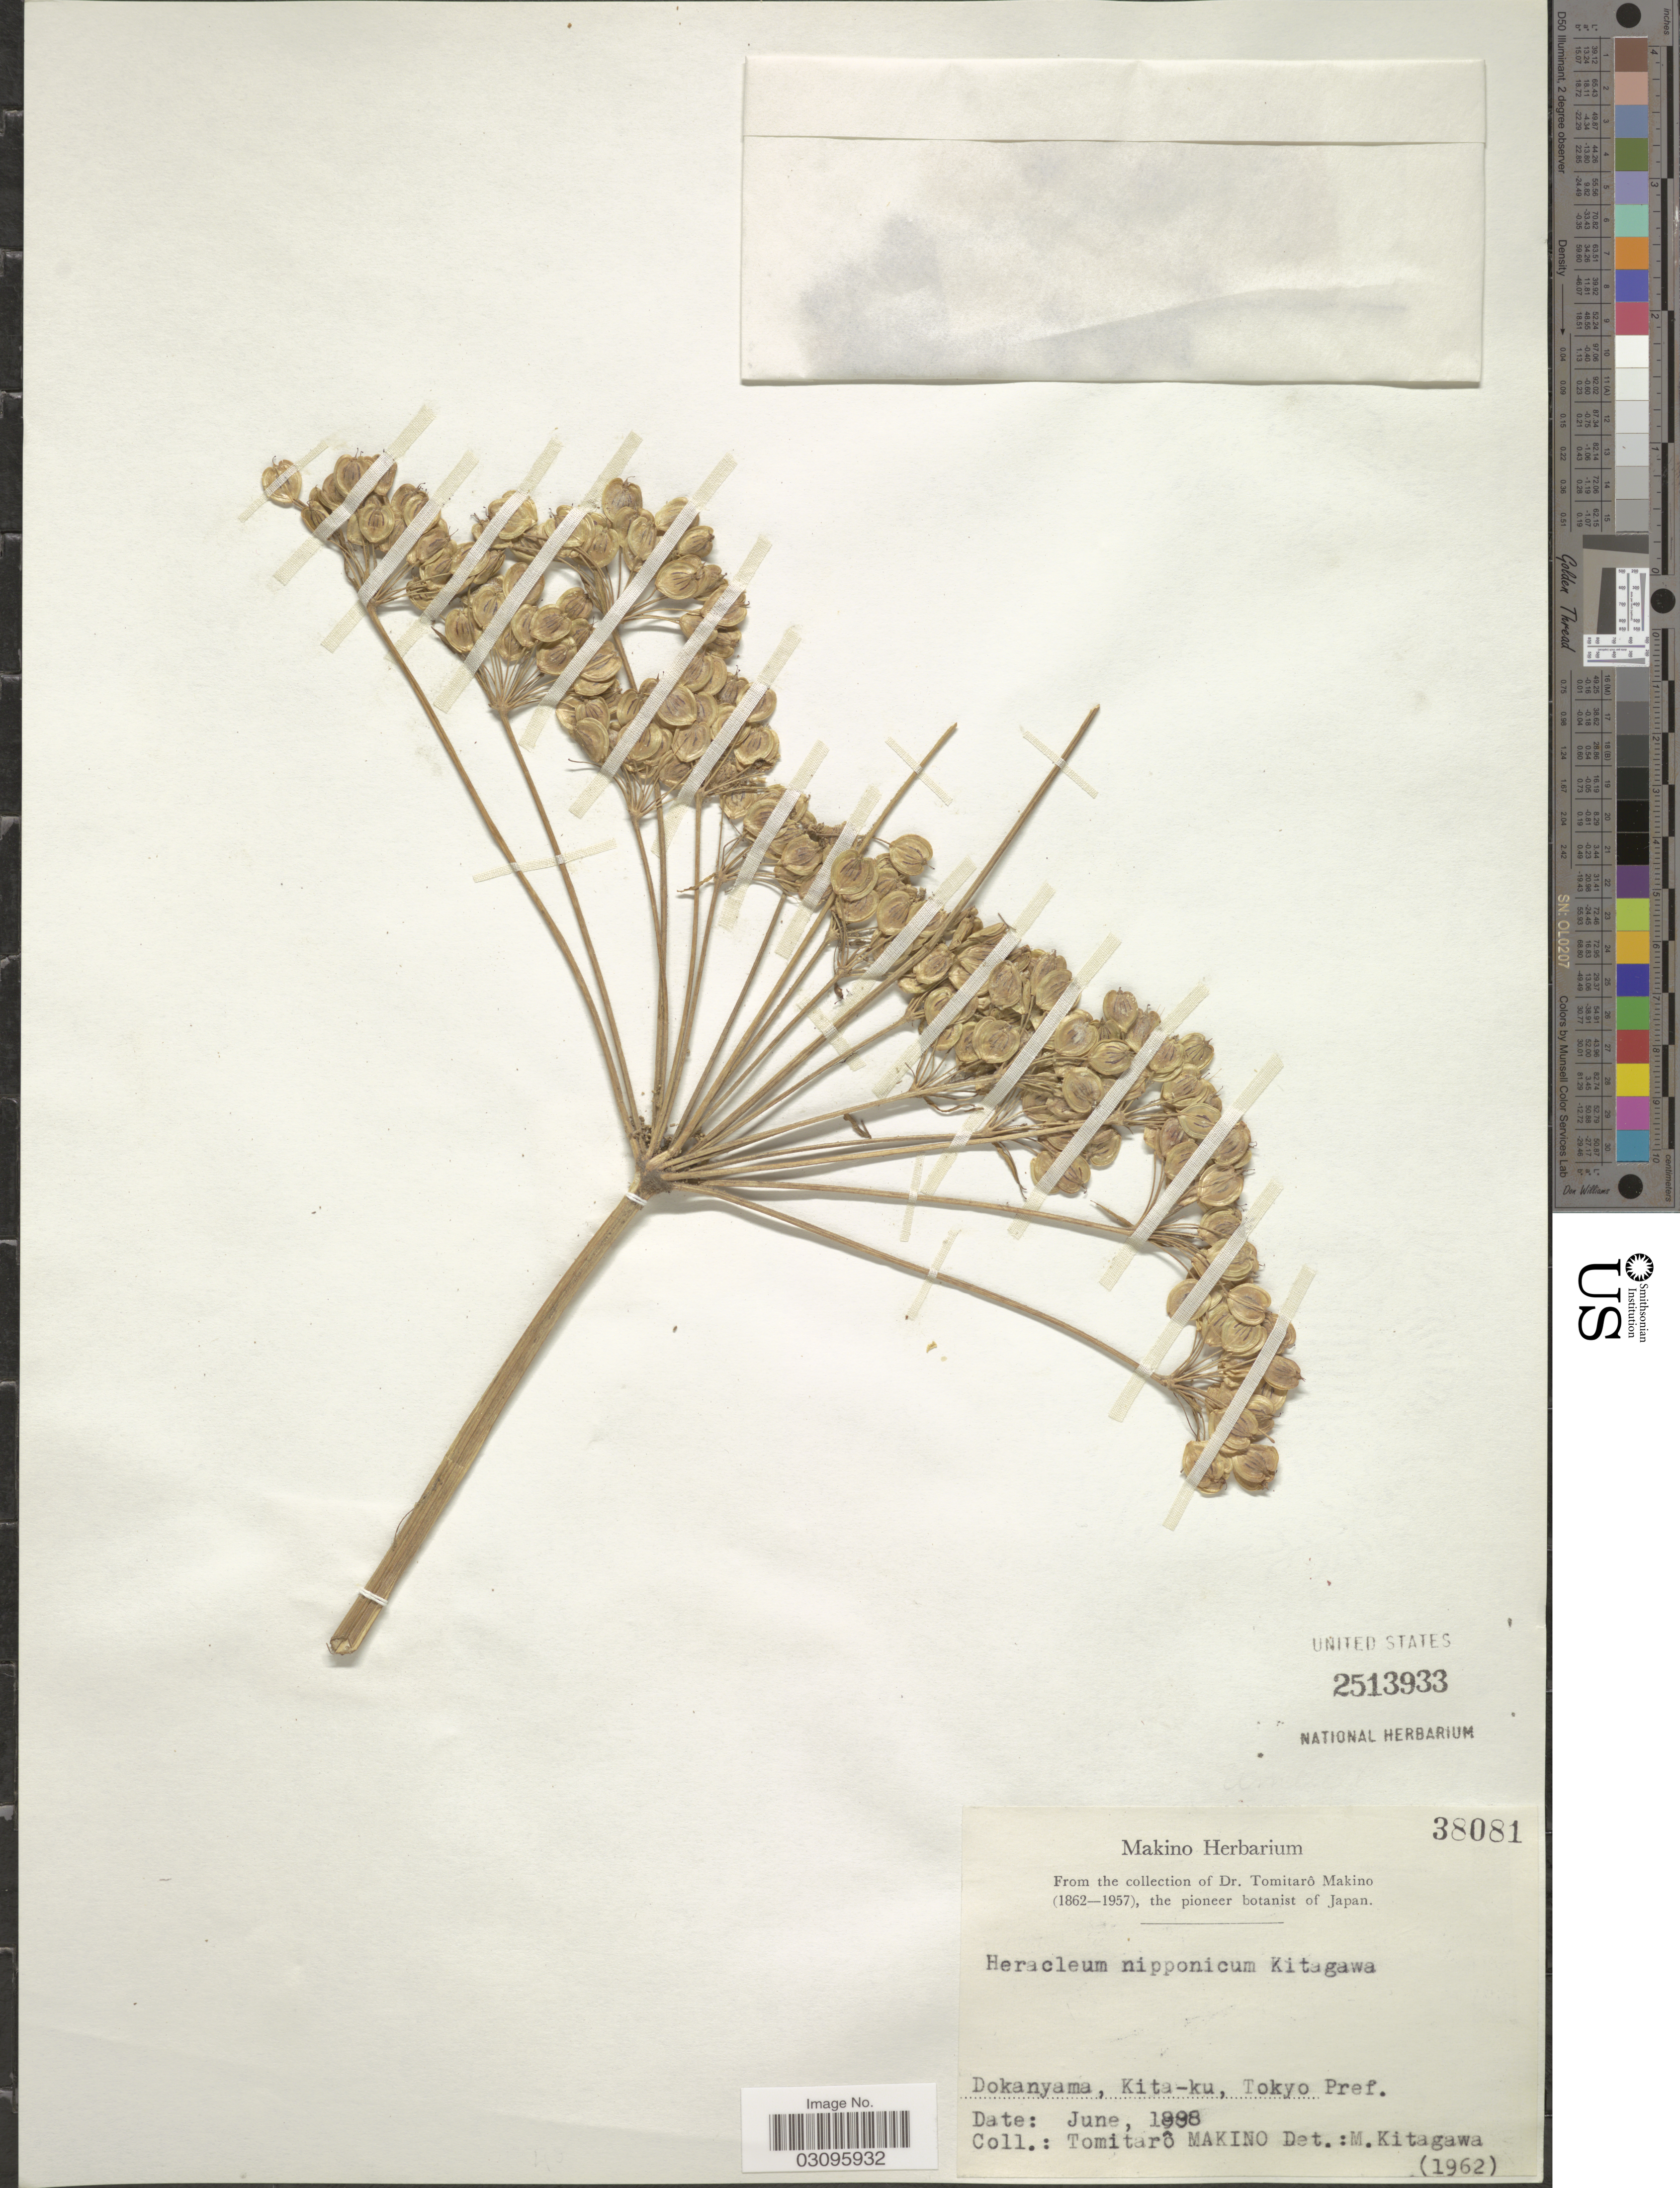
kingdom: Plantae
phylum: Tracheophyta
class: Magnoliopsida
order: Apiales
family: Apiaceae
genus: Heracleum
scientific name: Heracleum nipponicum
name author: Kitag.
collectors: T. Makino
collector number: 38081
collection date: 1988-06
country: Japan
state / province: Tokyo, Federal City of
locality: Dokanyama, Kita-ku, Tokyo Pref.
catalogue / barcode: US 2513933